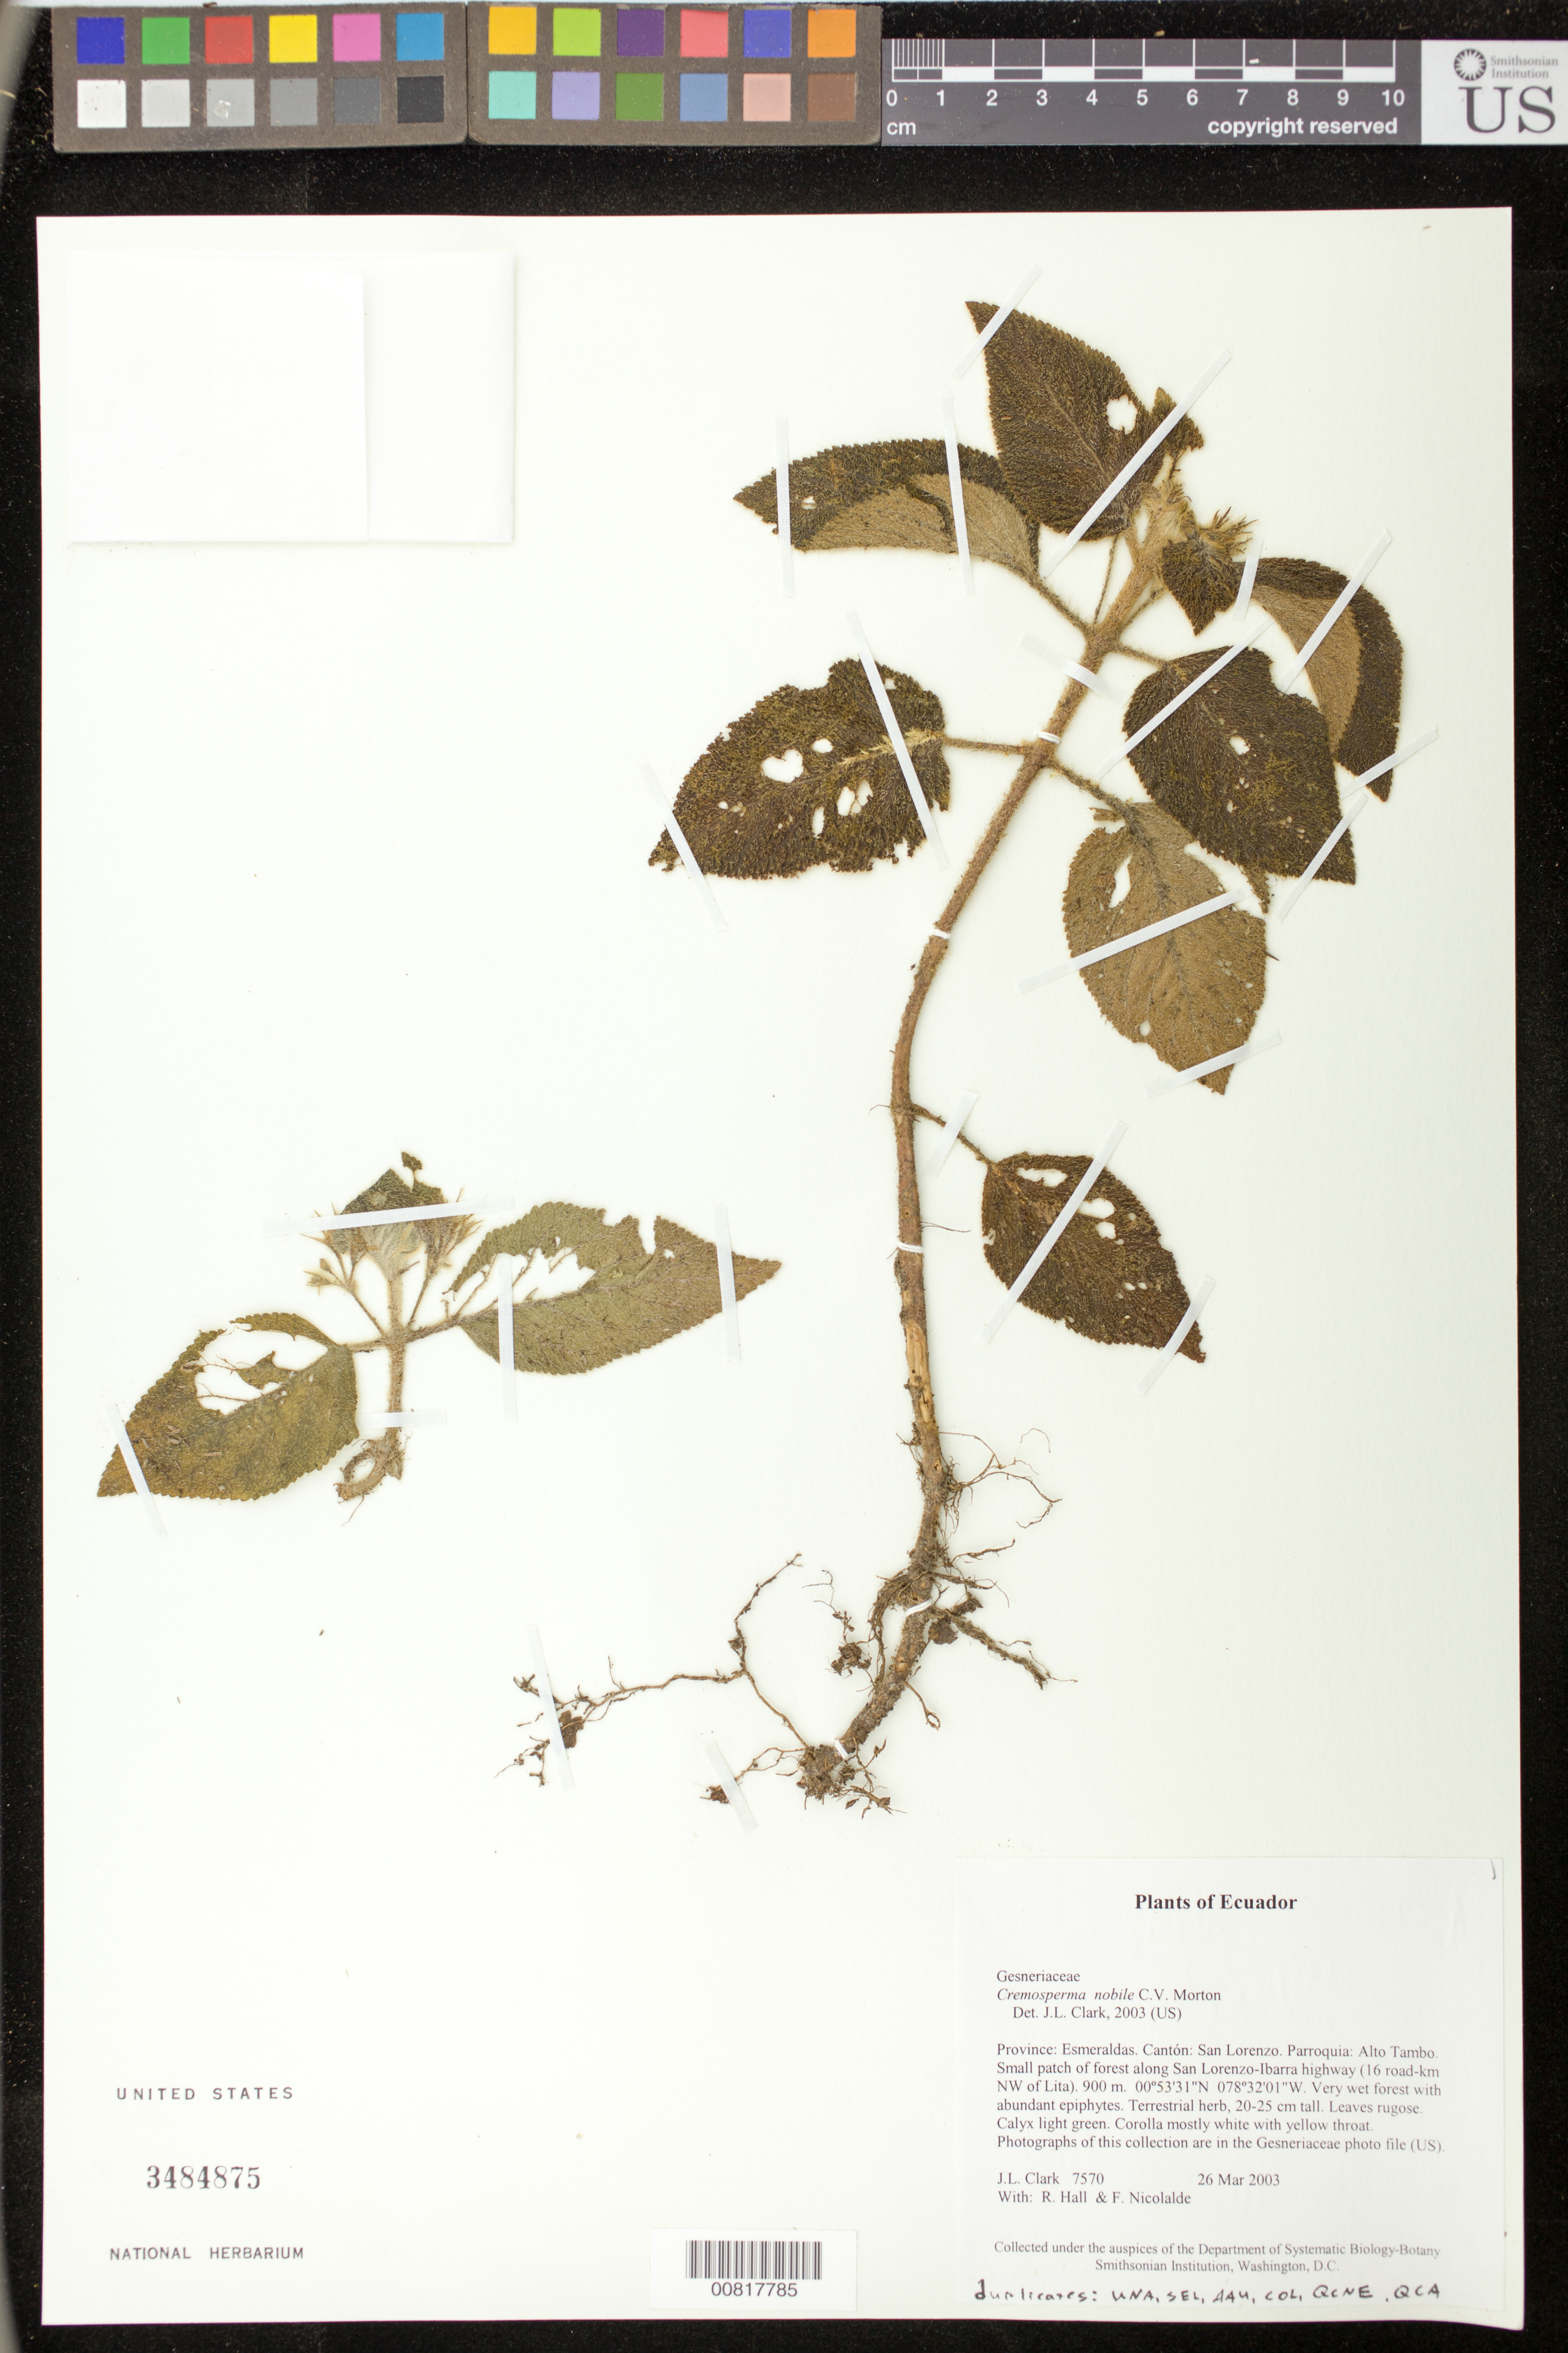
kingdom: Plantae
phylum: Tracheophyta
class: Magnoliopsida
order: Lamiales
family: Gesneriaceae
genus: Cremosperma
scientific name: Cremosperma nobile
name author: C.V. Morton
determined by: Clark, J. L., (SEL), The Marie Selby Botanical Garden (UNITED STATES)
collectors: J. L. Clark, R. Hall & F. Nicolalde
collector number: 7570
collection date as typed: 26 Mar 2003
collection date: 2003-03-26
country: Ecuador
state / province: Esmeraldas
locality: San Lorenzo. Parroquia: Alto Tambo. Small patch of forest along San Lorenzo-Ibarra highway (16 road-km NW of Lita).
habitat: Very wet forest with abundant epiphytes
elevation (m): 900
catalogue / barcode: US 3484875